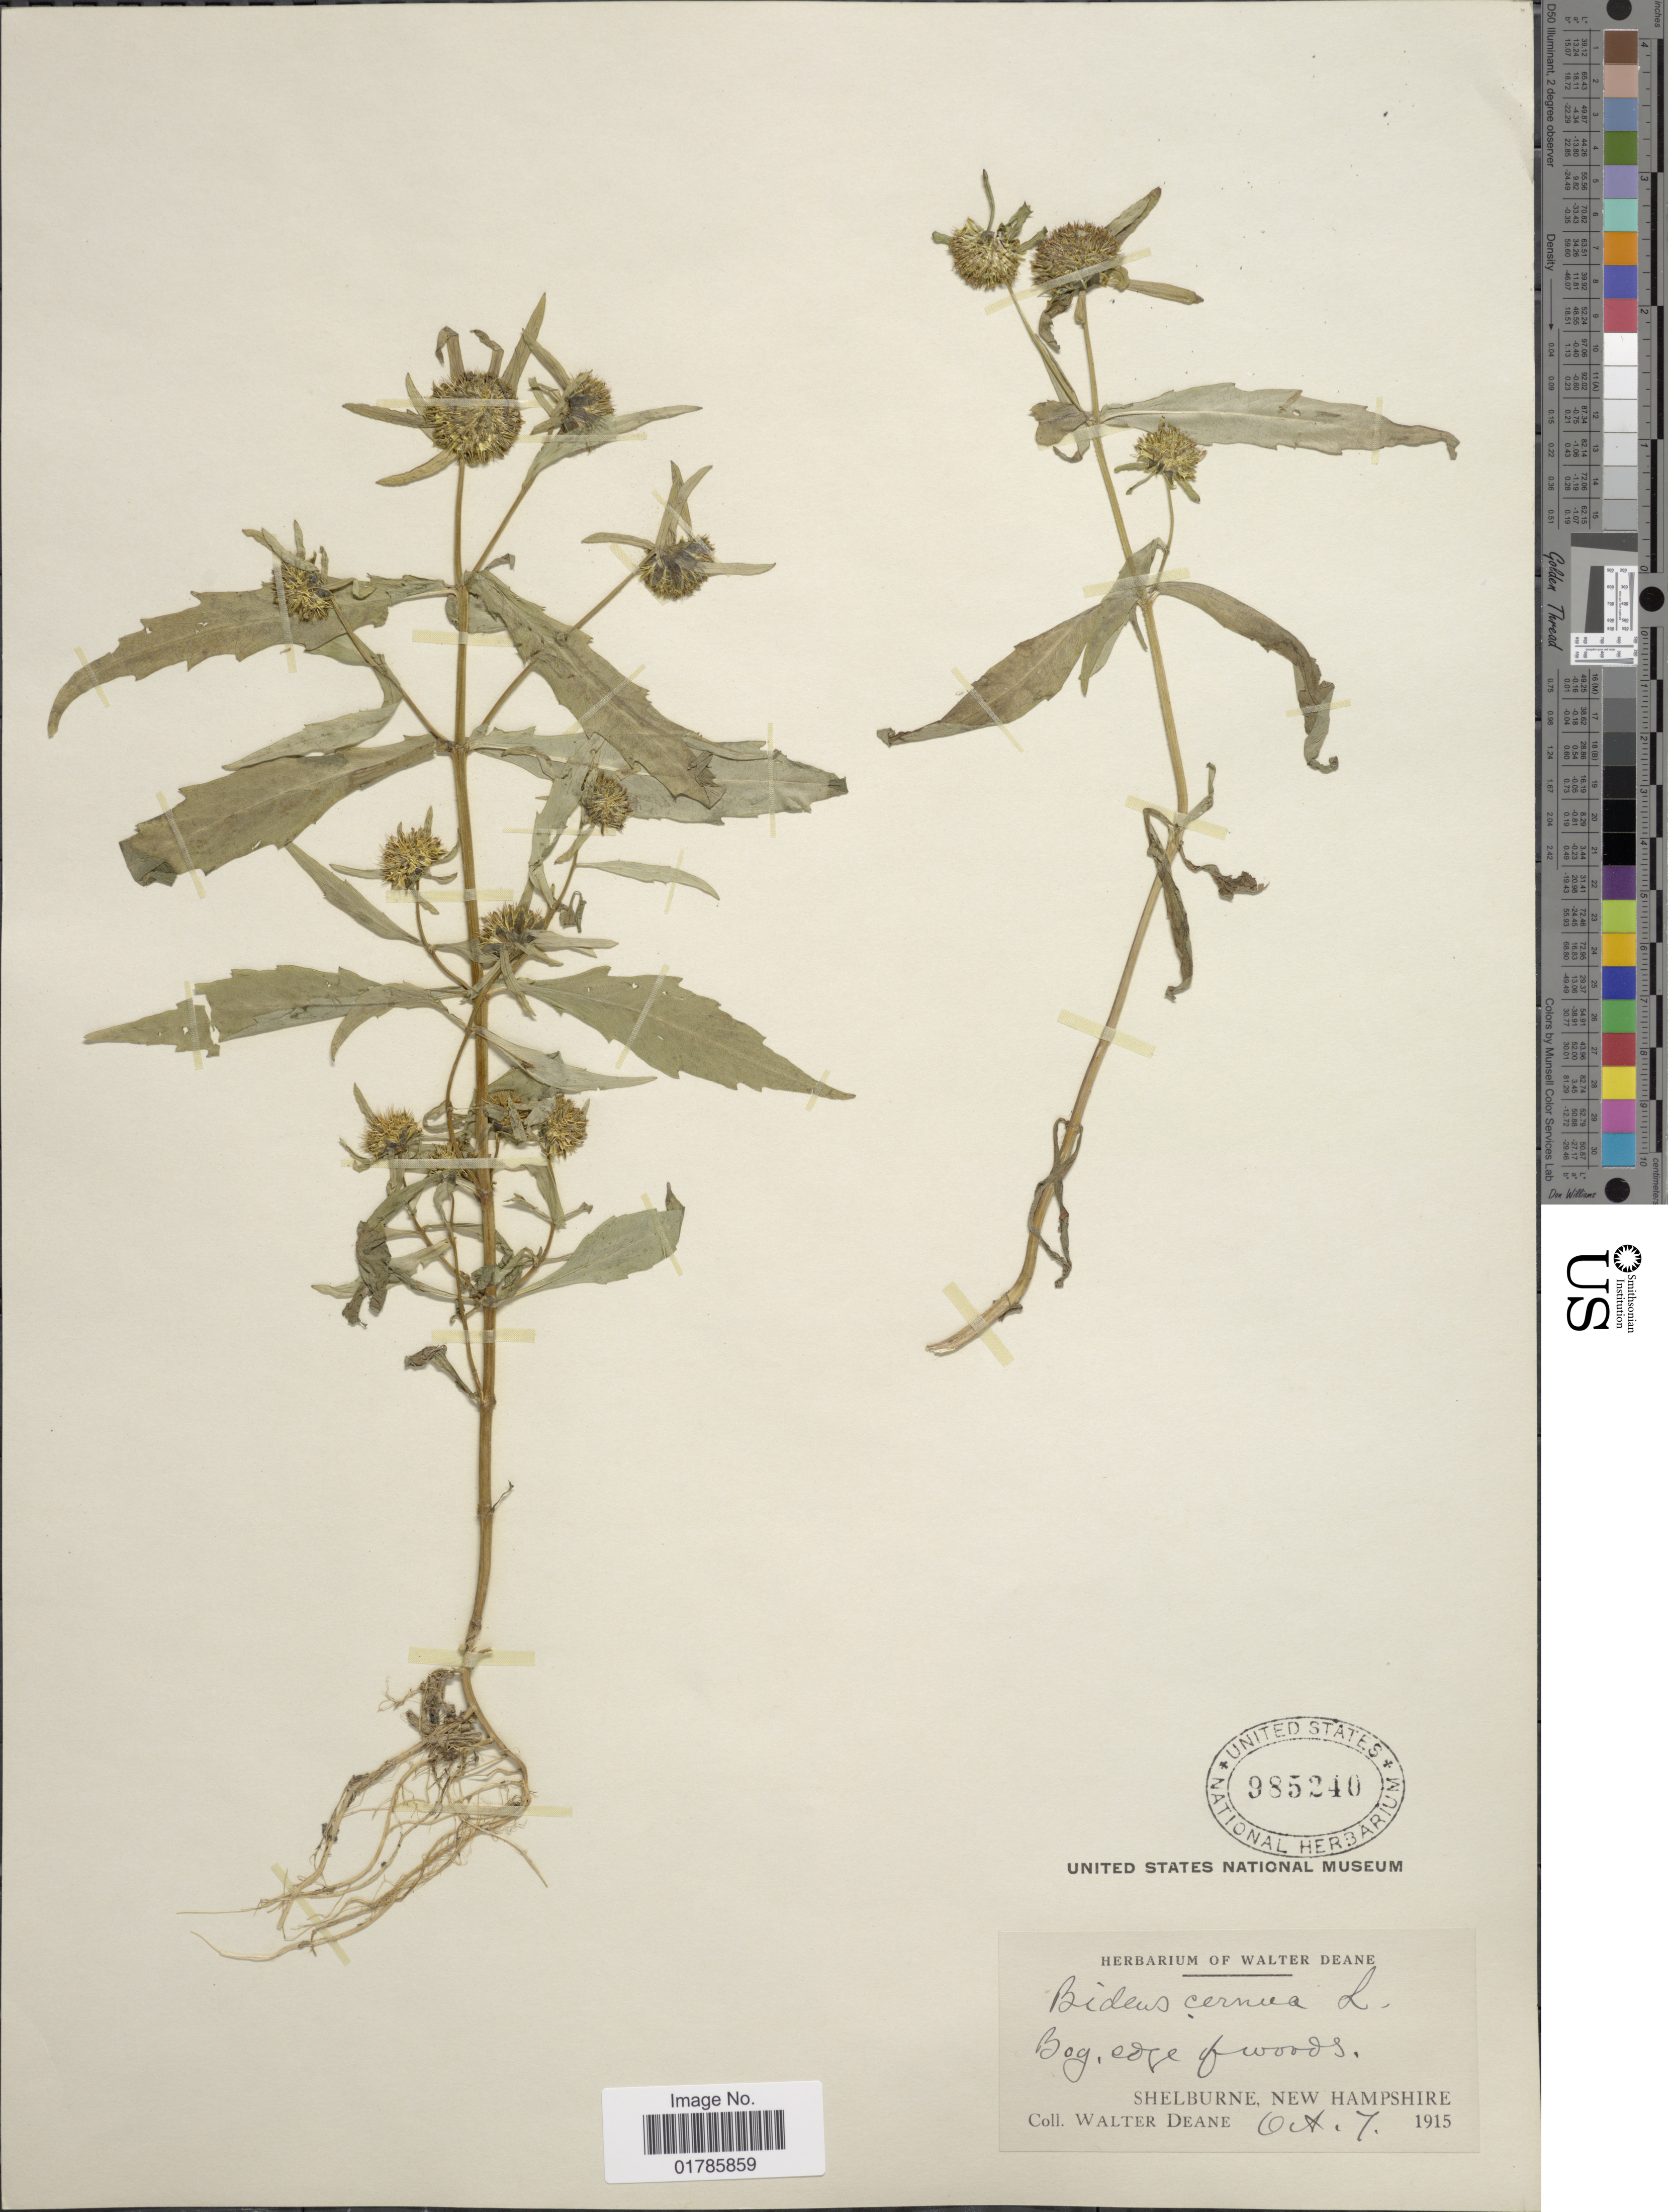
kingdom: Plantae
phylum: Tracheophyta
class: Magnoliopsida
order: Asterales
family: Asteraceae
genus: Bidens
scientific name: Bidens cernua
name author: L.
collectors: W. Deane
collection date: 1915-10-07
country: United States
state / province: New Hampshire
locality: Shelburne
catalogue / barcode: US 985240